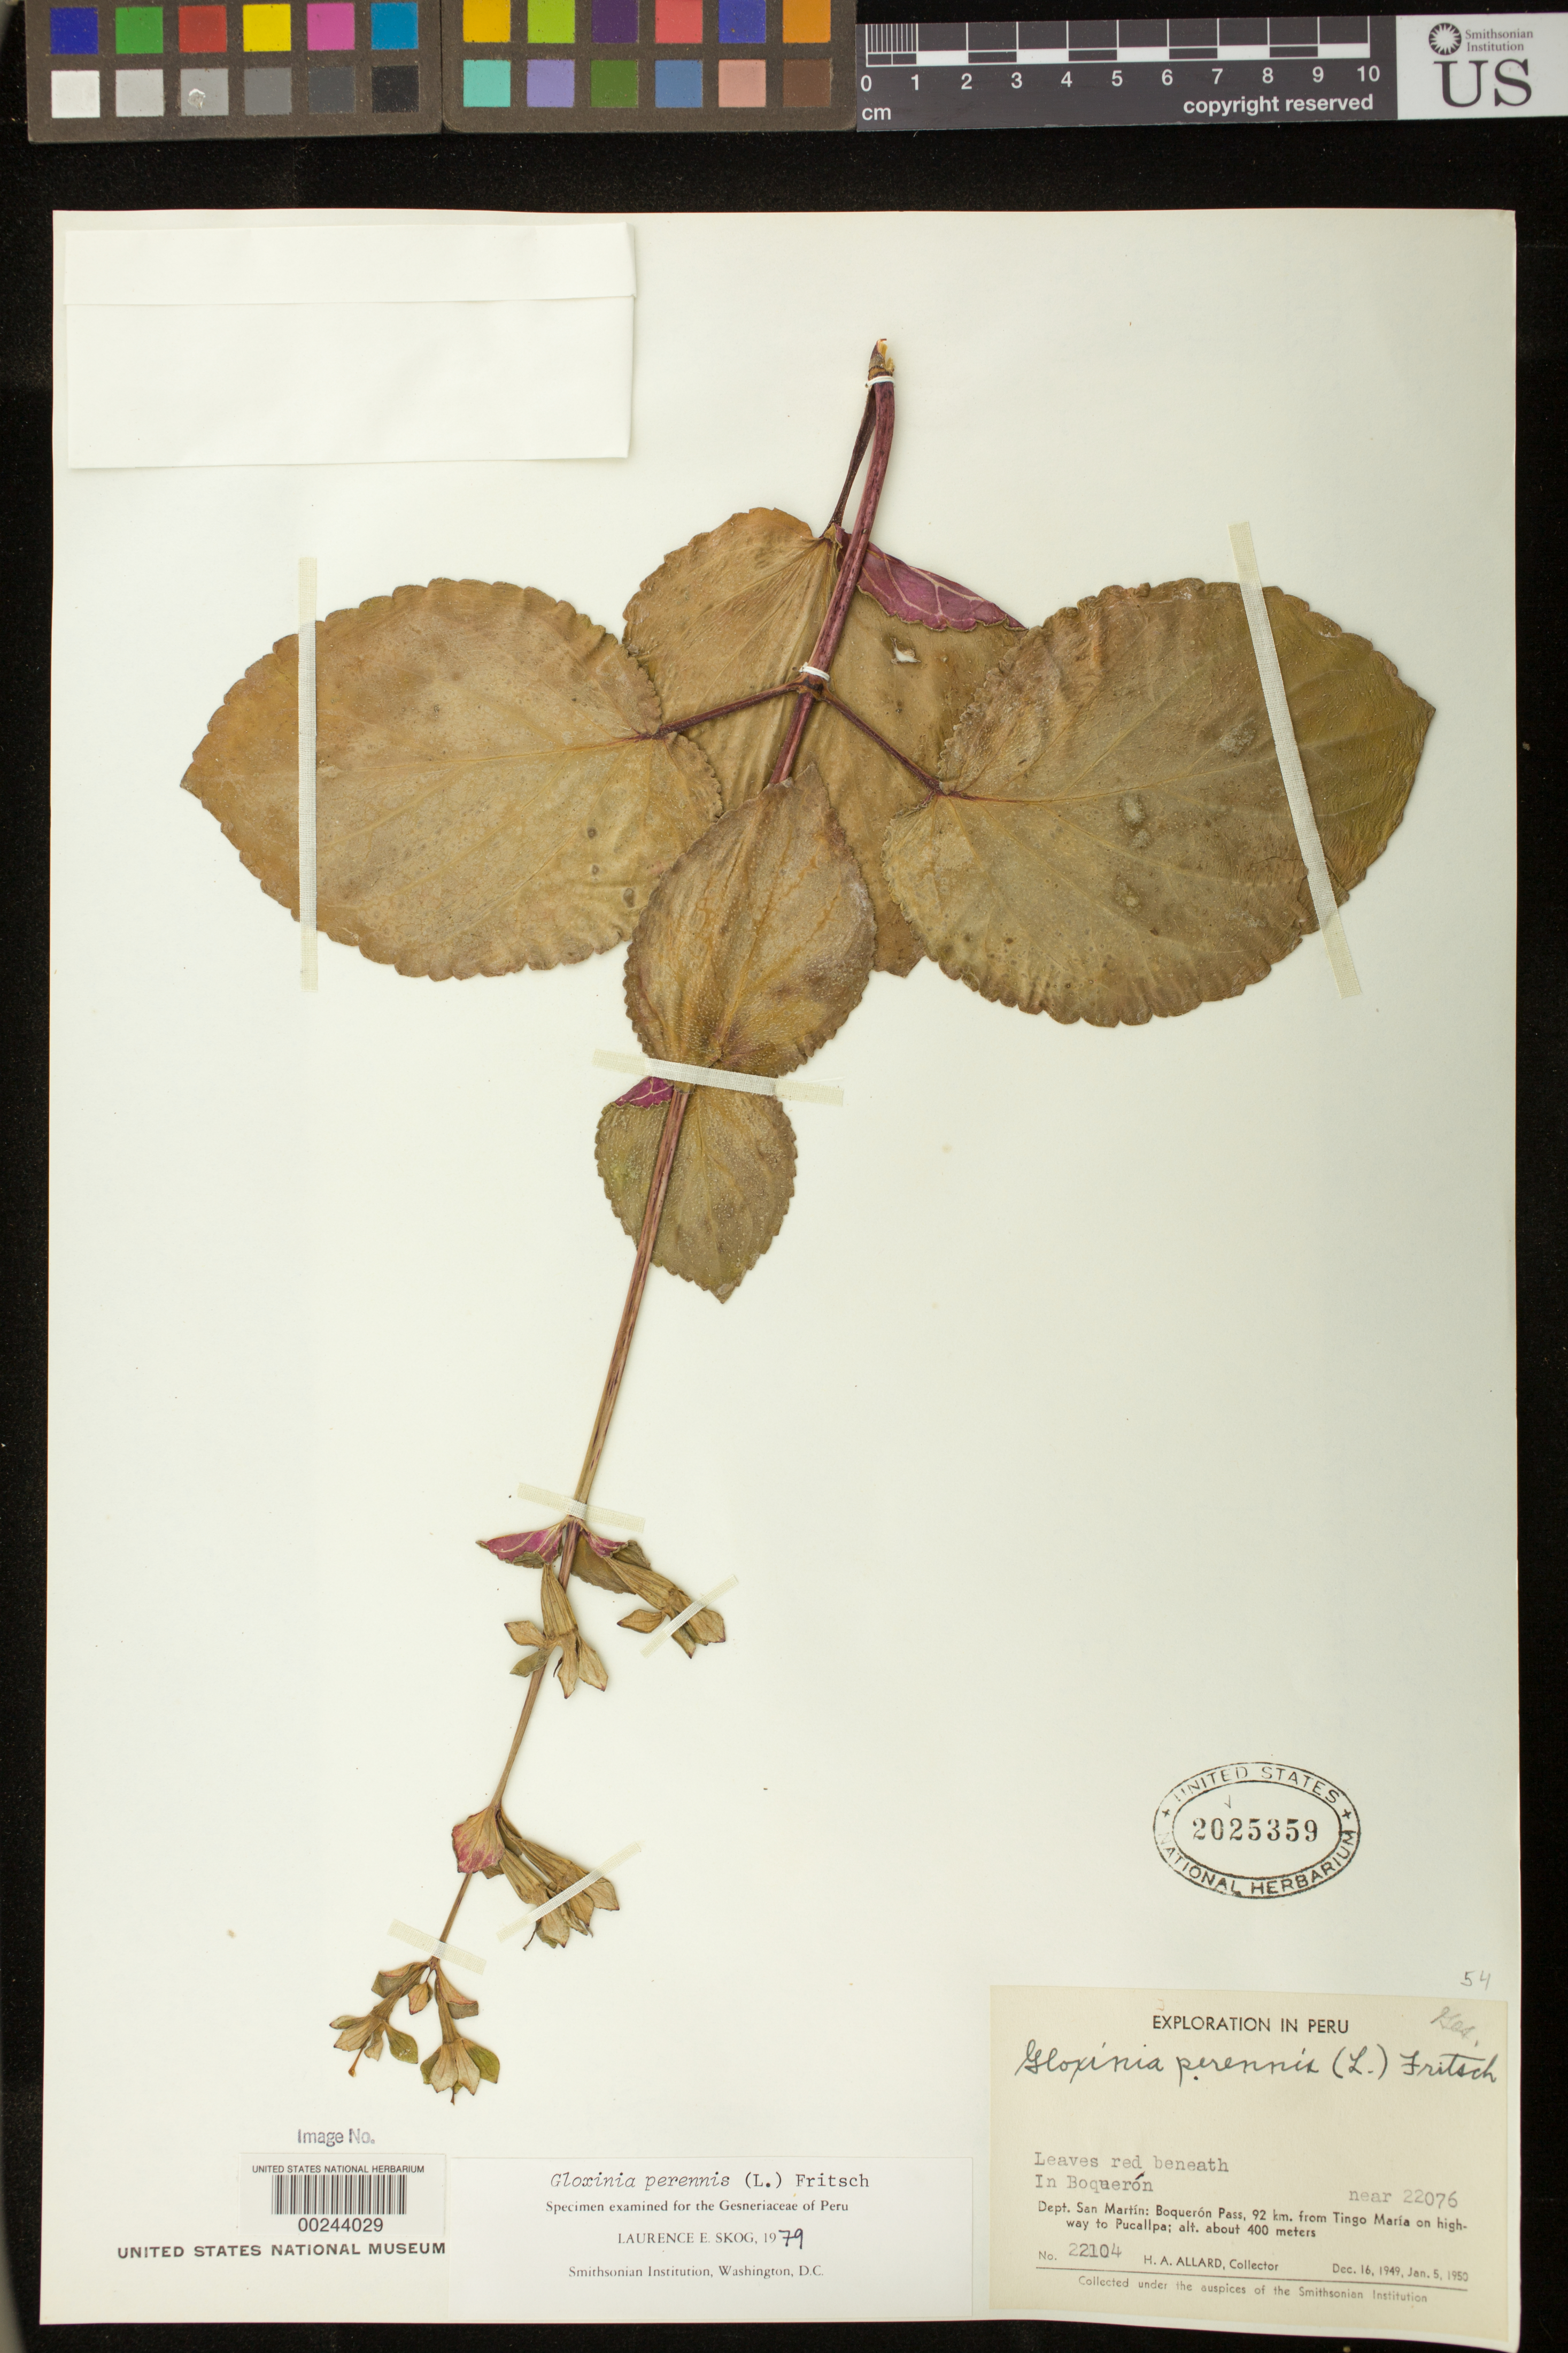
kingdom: Plantae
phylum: Tracheophyta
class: Magnoliopsida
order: Lamiales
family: Gesneriaceae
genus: Gloxinia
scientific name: Gloxinia perennis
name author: (L.) Fritsch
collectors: H. A. Allard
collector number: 22104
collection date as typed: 1949-50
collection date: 1949/1950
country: Peru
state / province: San Martín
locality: Boquerón Pass, 92 km from Tingo María on highway to Pucallpa; in Boquerón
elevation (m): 400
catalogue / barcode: US 2025359